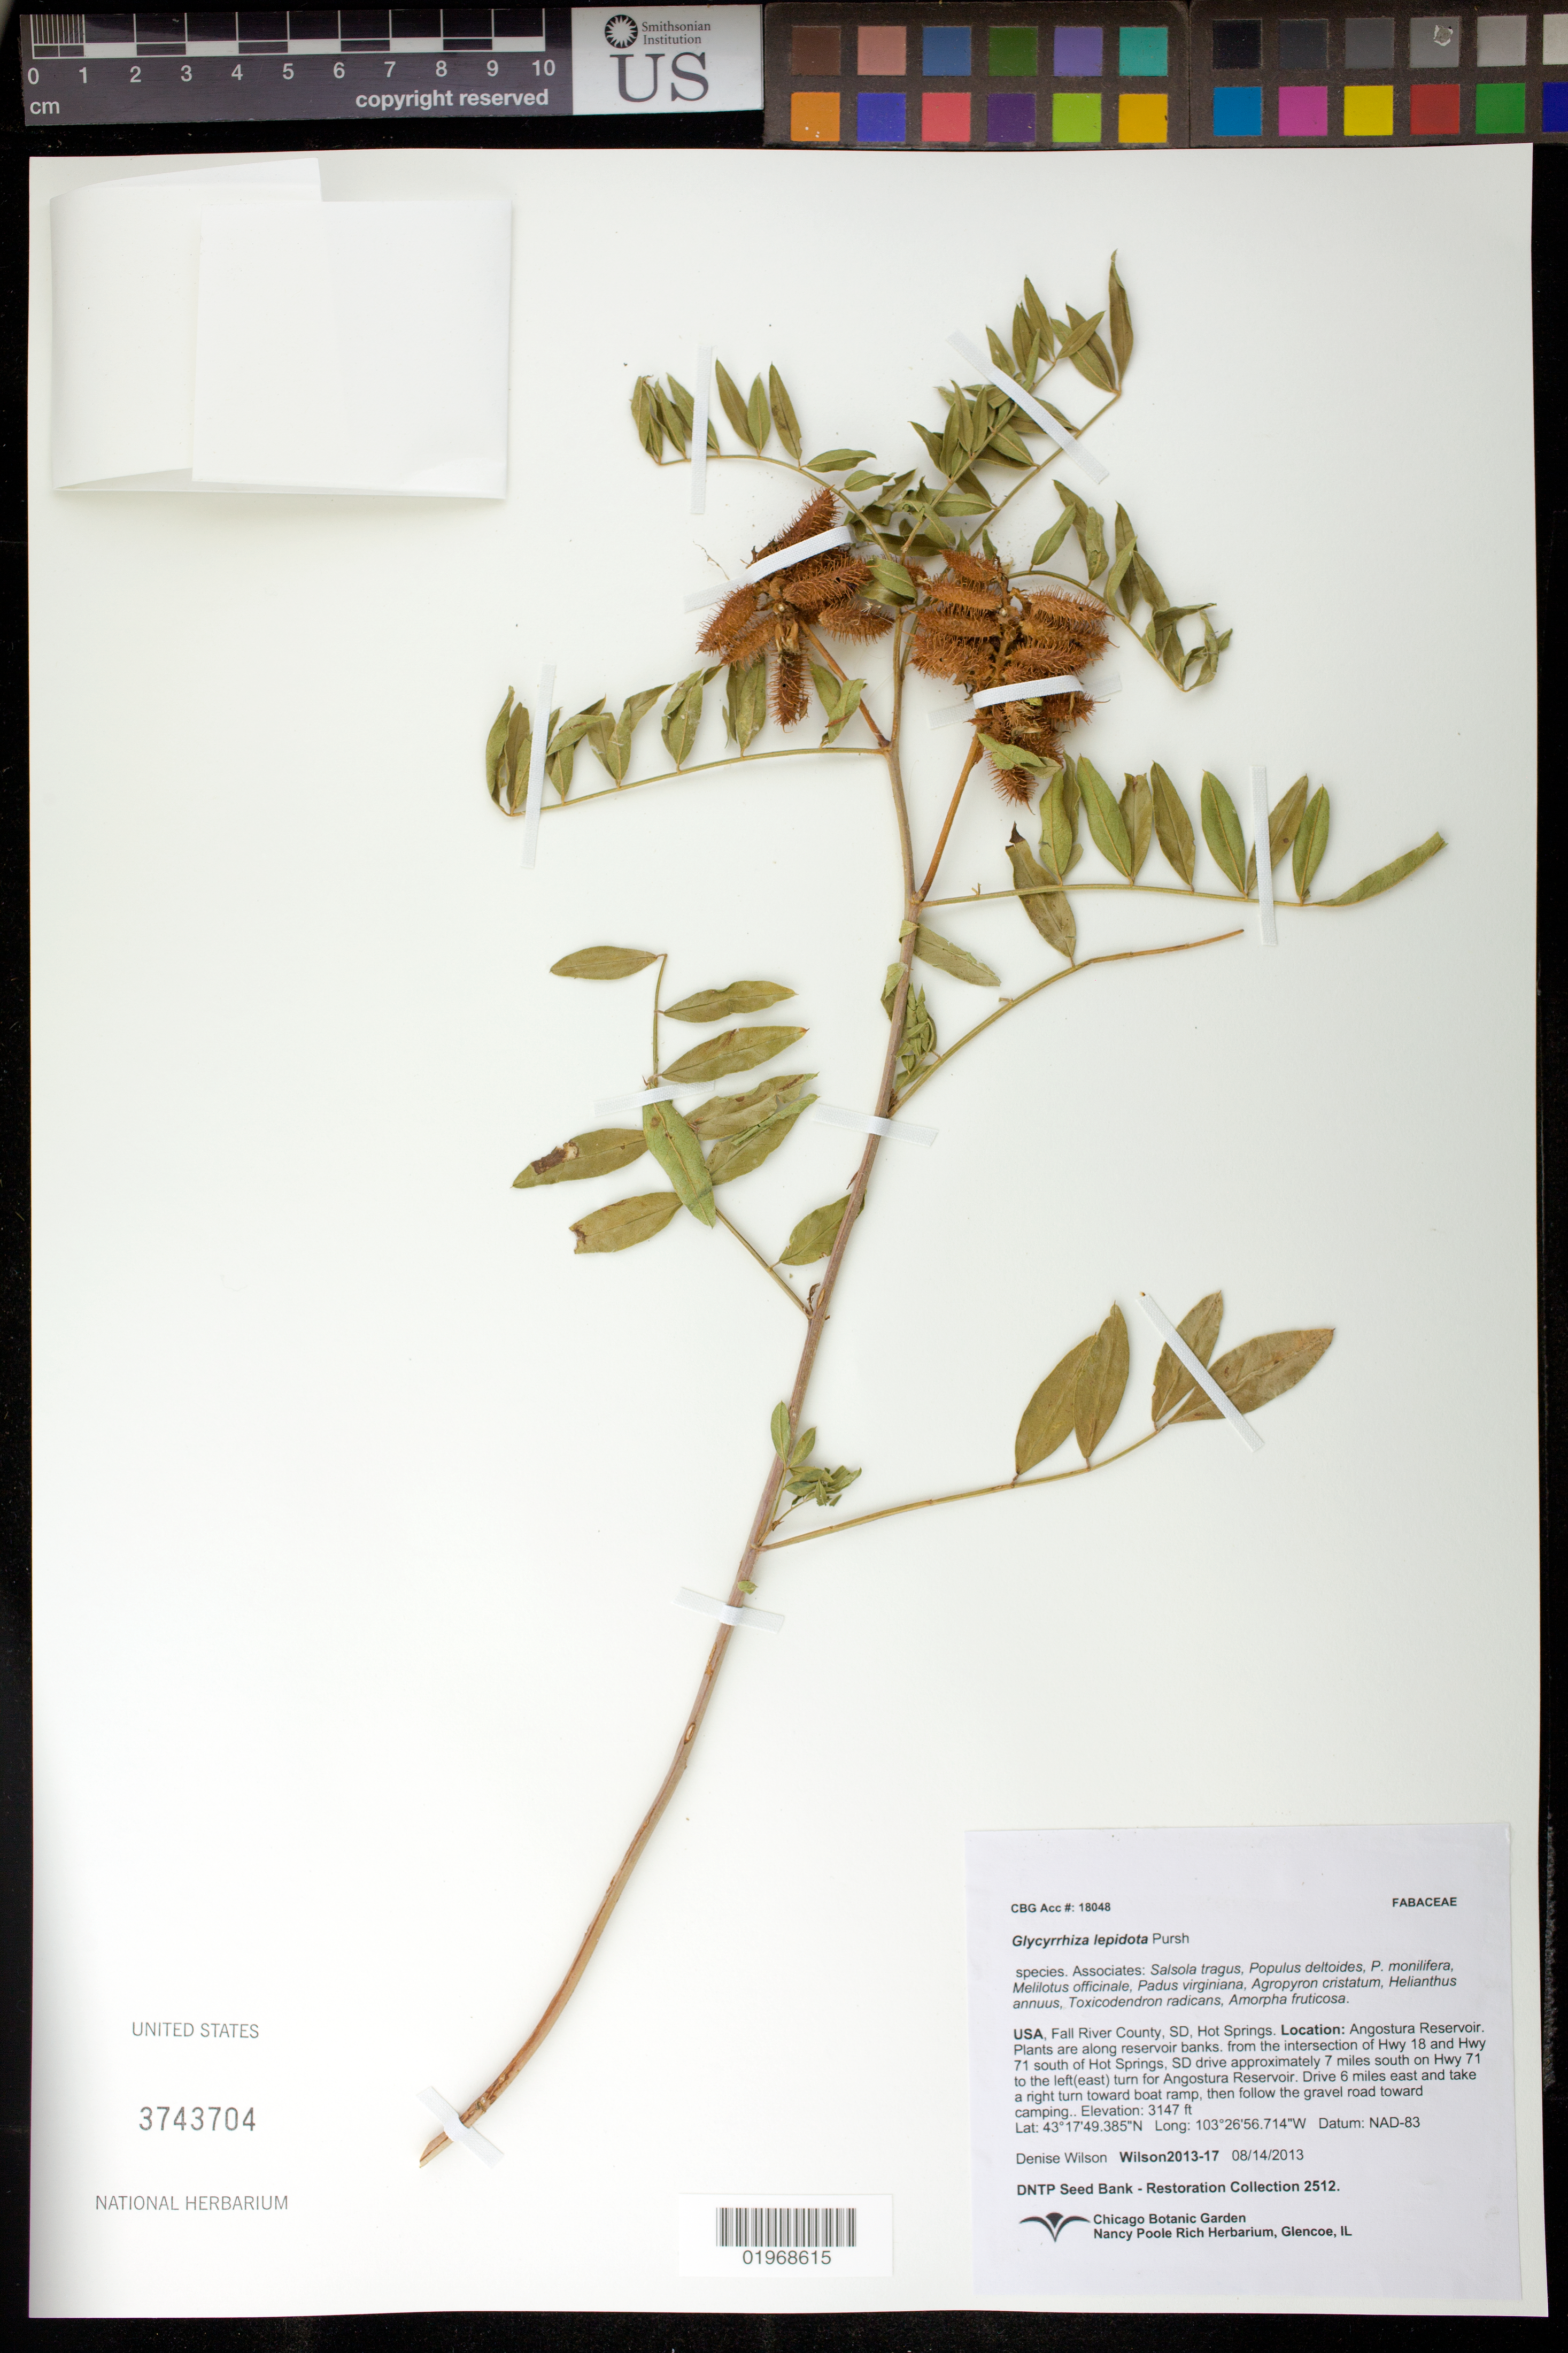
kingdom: Plantae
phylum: Tracheophyta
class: Magnoliopsida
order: Fabales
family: Fabaceae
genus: Glycyrrhiza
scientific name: Glycyrrhiza lepidota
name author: Pursh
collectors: D. Wilson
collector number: Wilson2013-17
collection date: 2013-08-14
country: United States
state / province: South Dakota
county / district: Fall River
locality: S of Hot Springs, Angostura Reservoir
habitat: along reservoir banks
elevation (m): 959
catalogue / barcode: US 3743704